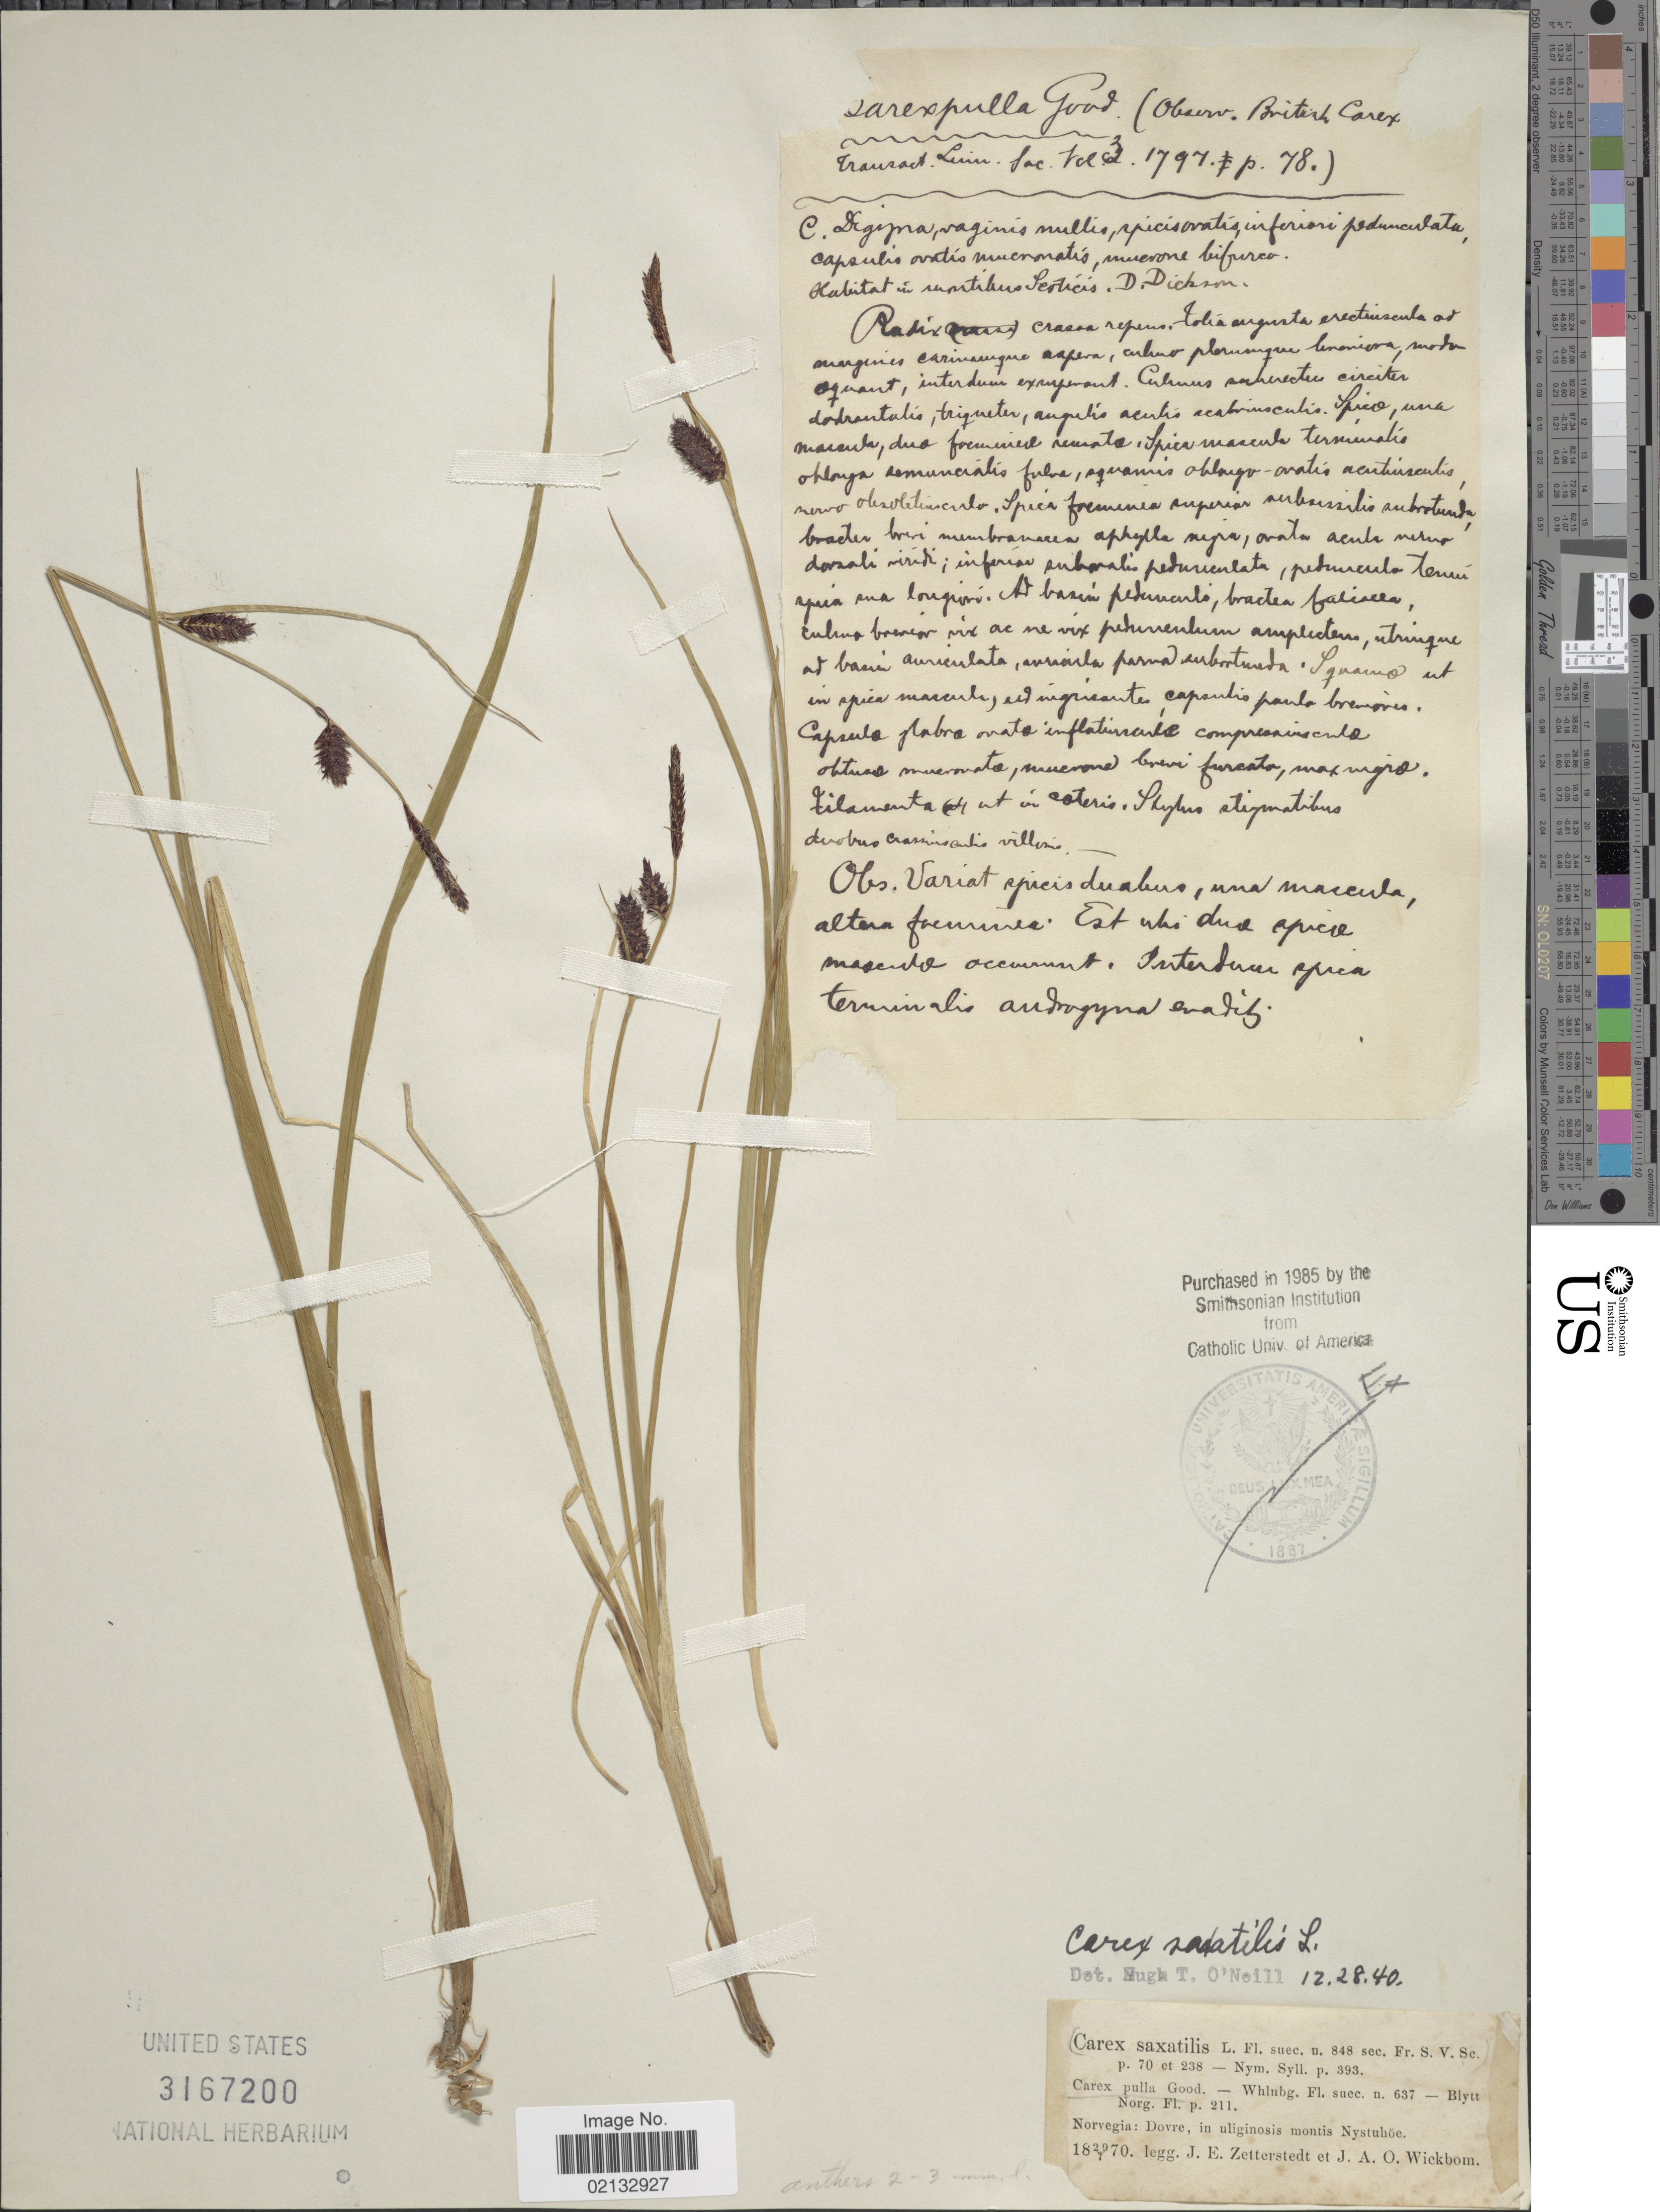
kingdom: Plantae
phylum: Tracheophyta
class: Liliopsida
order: Poales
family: Cyperaceae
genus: Carex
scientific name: Carex saxatilis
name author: L.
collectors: J.E. Zetterstedt & J. Wickbom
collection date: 1870-07-29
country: Norway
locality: Norvegia: Dovre, in uliginosis montis Nystuhoe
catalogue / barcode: US 3167200